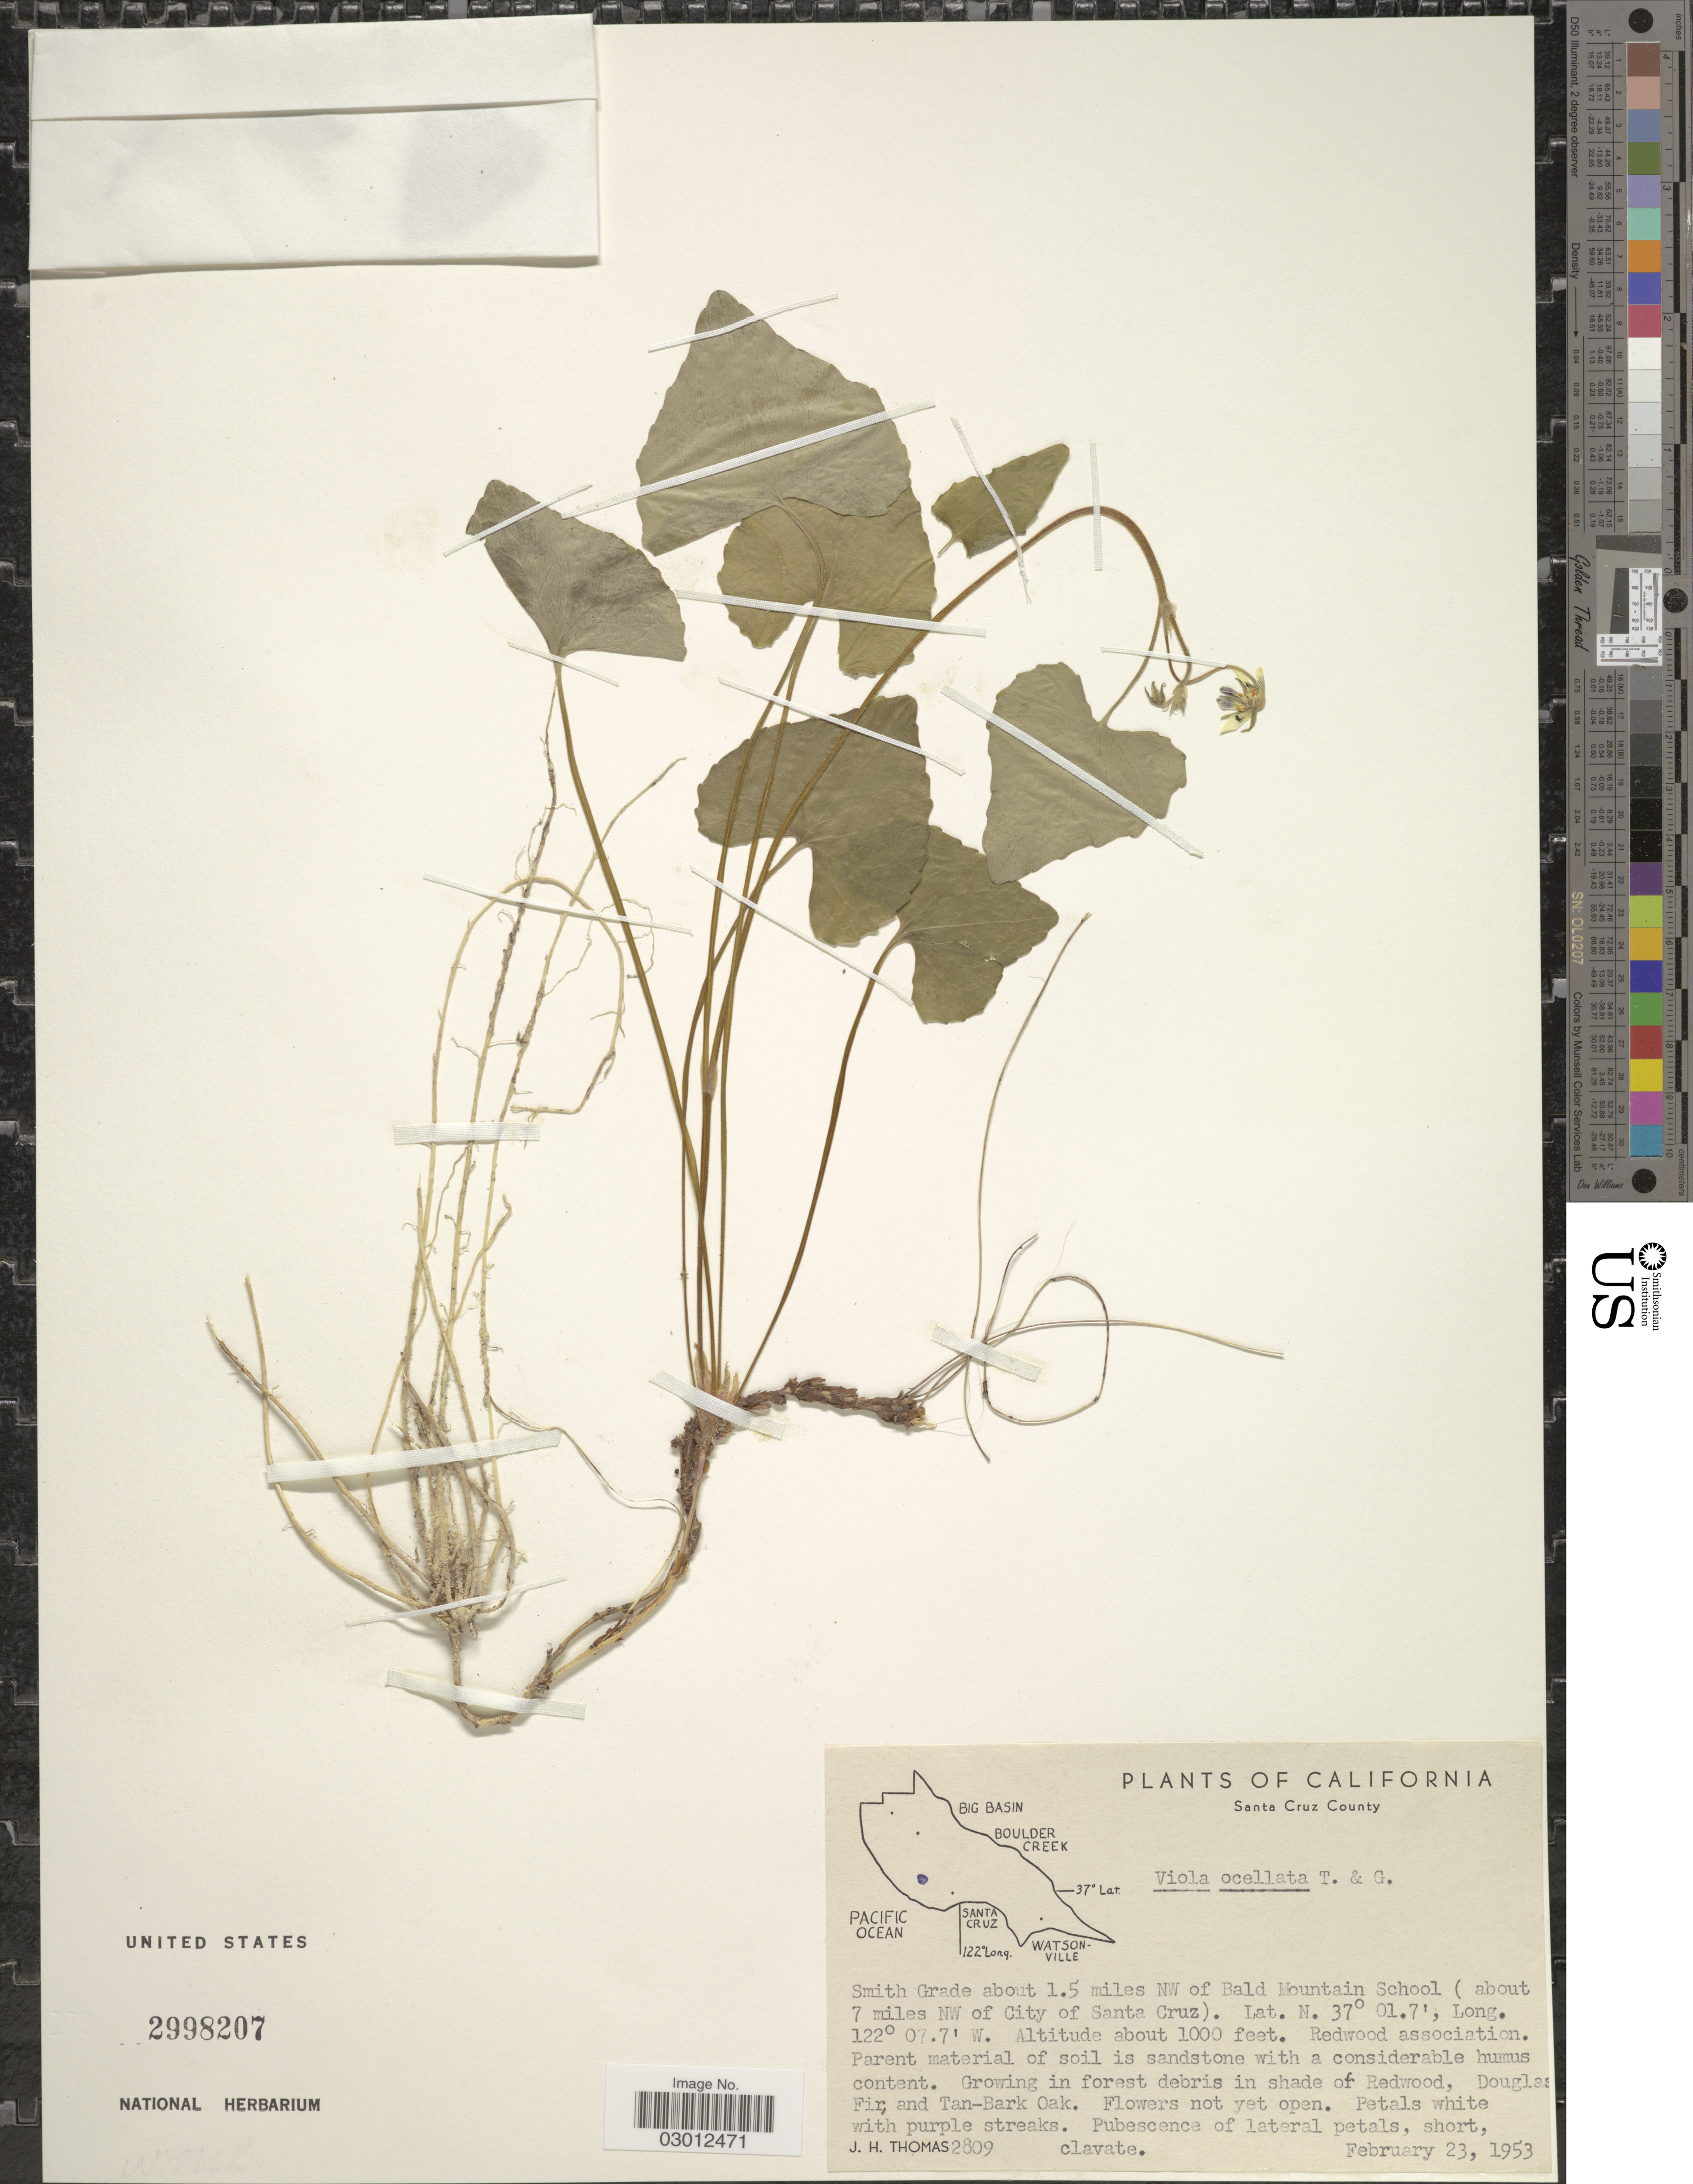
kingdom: Plantae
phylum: Tracheophyta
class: Magnoliopsida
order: Malpighiales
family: Violaceae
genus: Viola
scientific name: Viola ocellata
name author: Torr. & A. Gray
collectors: J. H. Thomas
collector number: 2809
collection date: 1953-02-23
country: United States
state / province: California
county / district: Santa Cruz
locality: Santa Cruz County. Smith Grade about 1.5 miles NW of Bald Mountain School (about 7 miles NW of City of Santa Cruz).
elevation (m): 305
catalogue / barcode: US 2998207